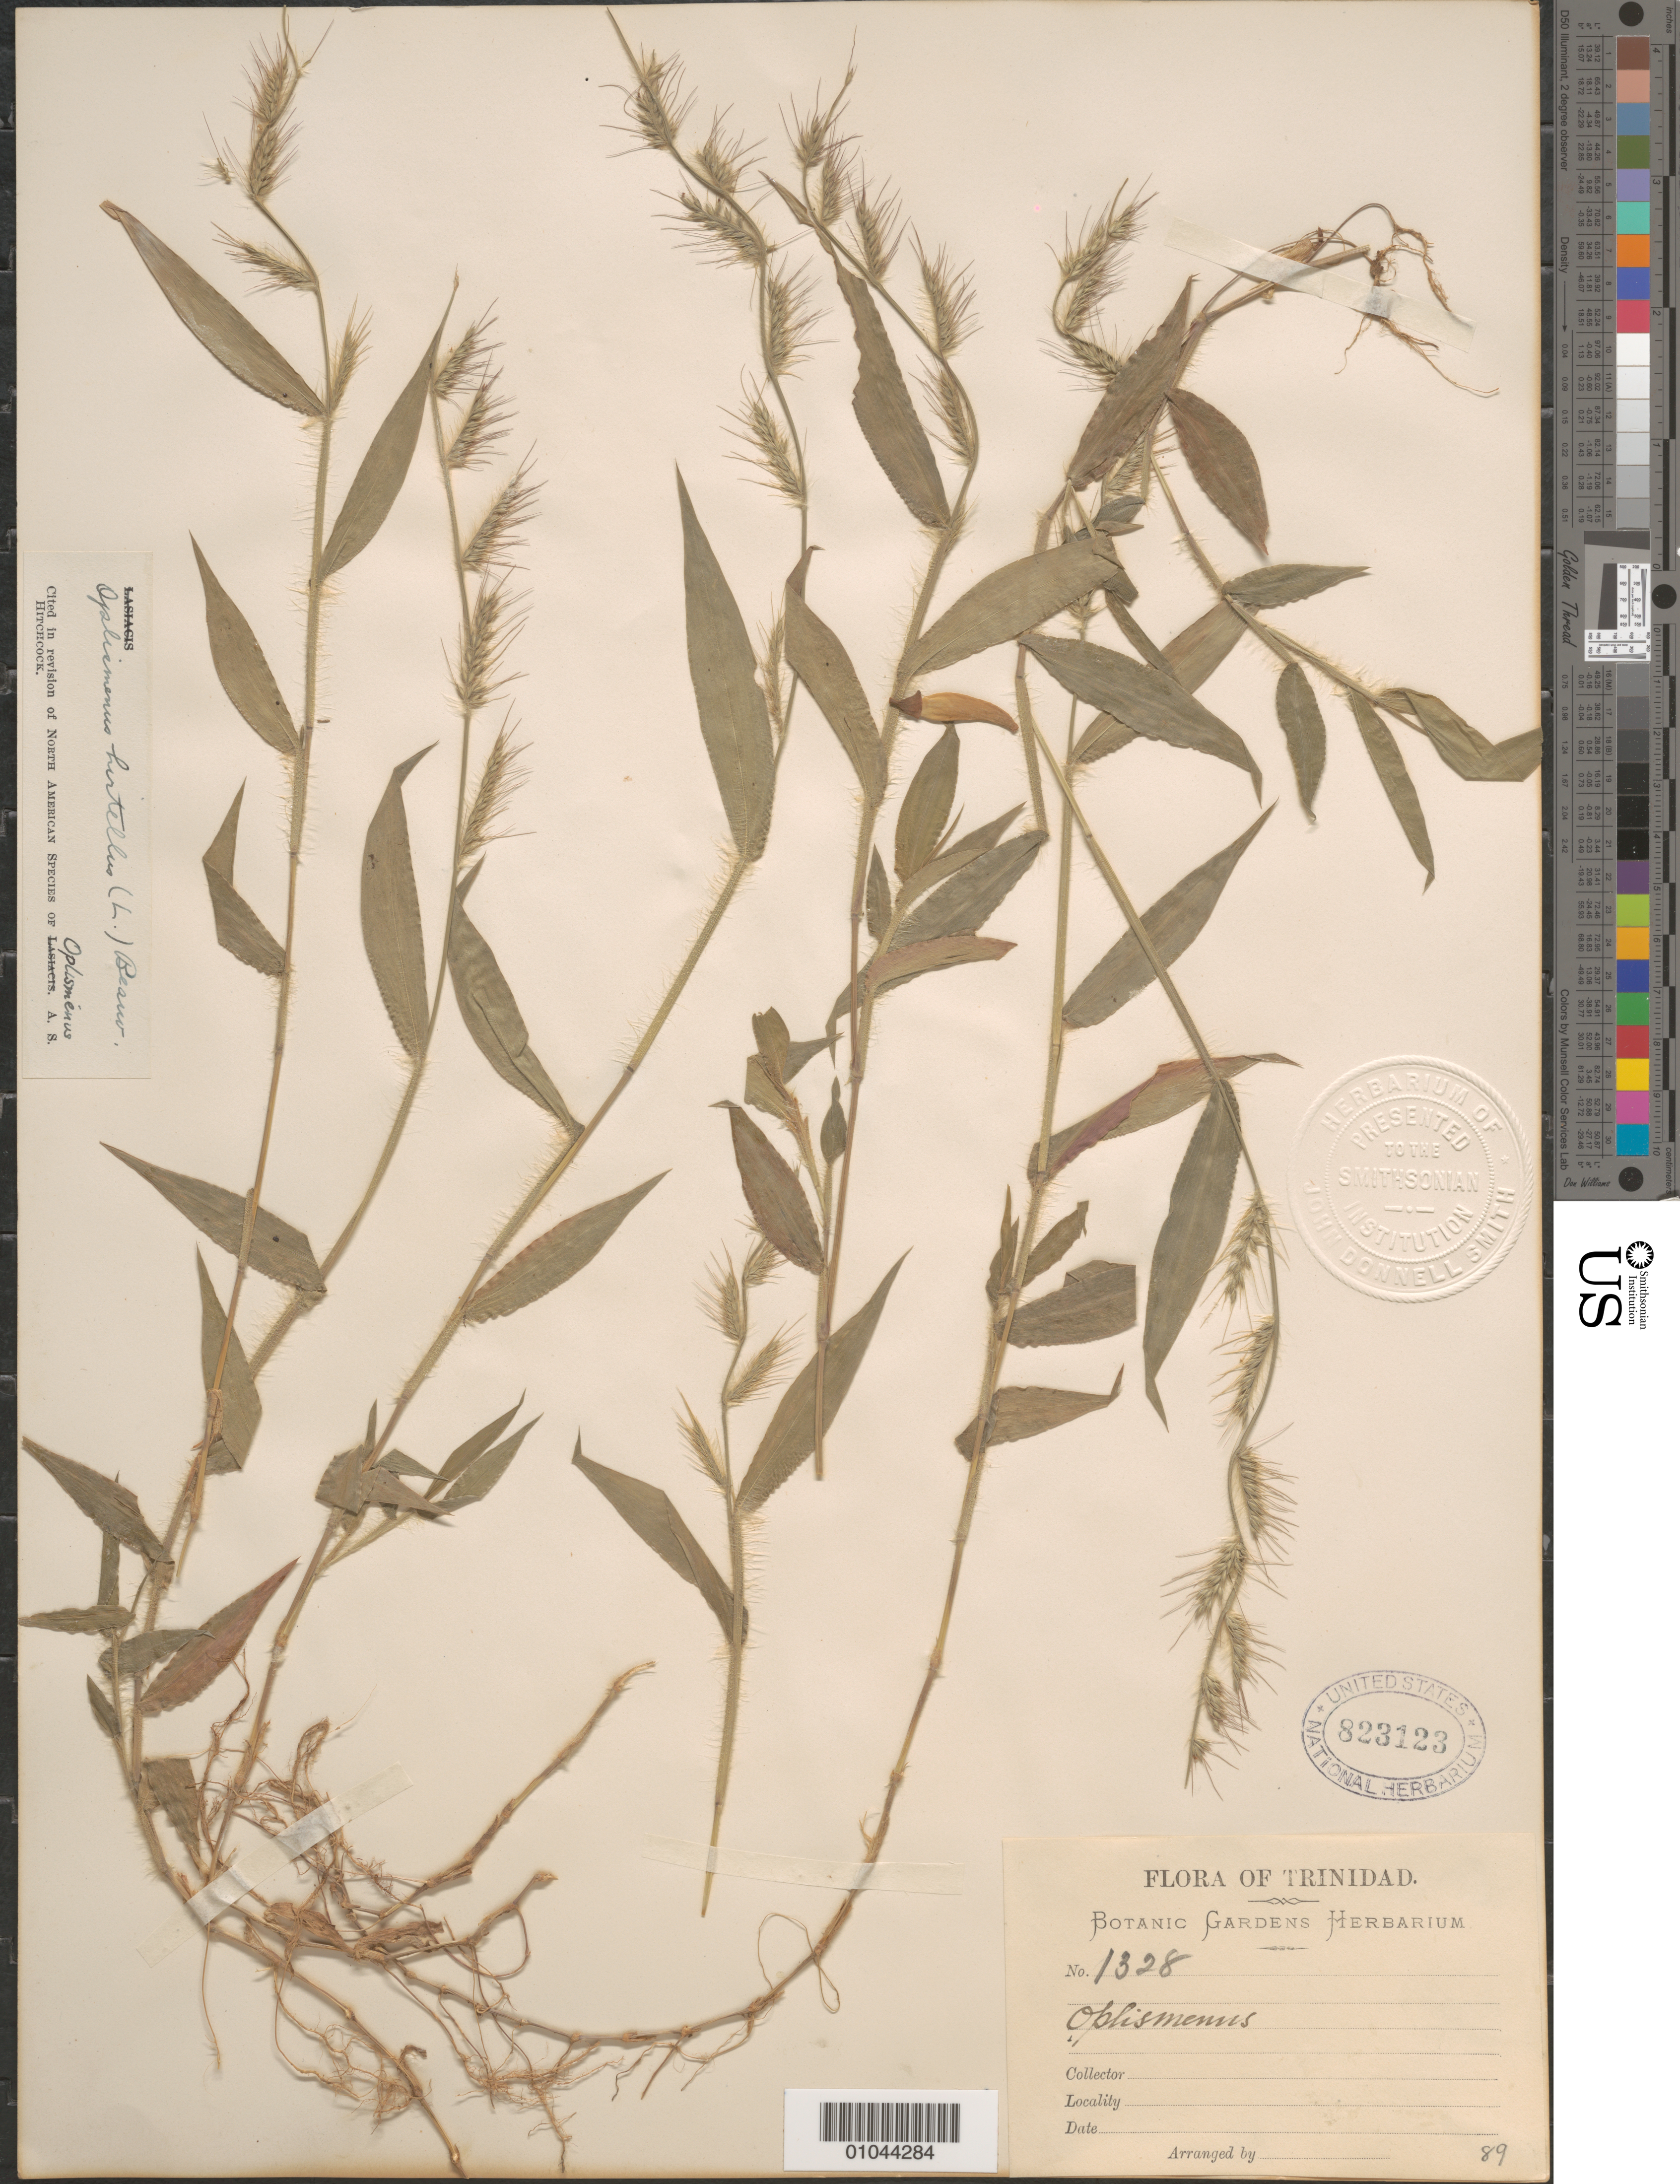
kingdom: Plantae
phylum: Tracheophyta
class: Liliopsida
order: Poales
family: Poaceae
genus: Oplismenus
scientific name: Oplismenus hirtellus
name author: (L.) P. Beauv.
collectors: Botanic Gardens Herbarium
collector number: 1328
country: Trinidad and Tobago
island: Trinidad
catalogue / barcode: US 823123